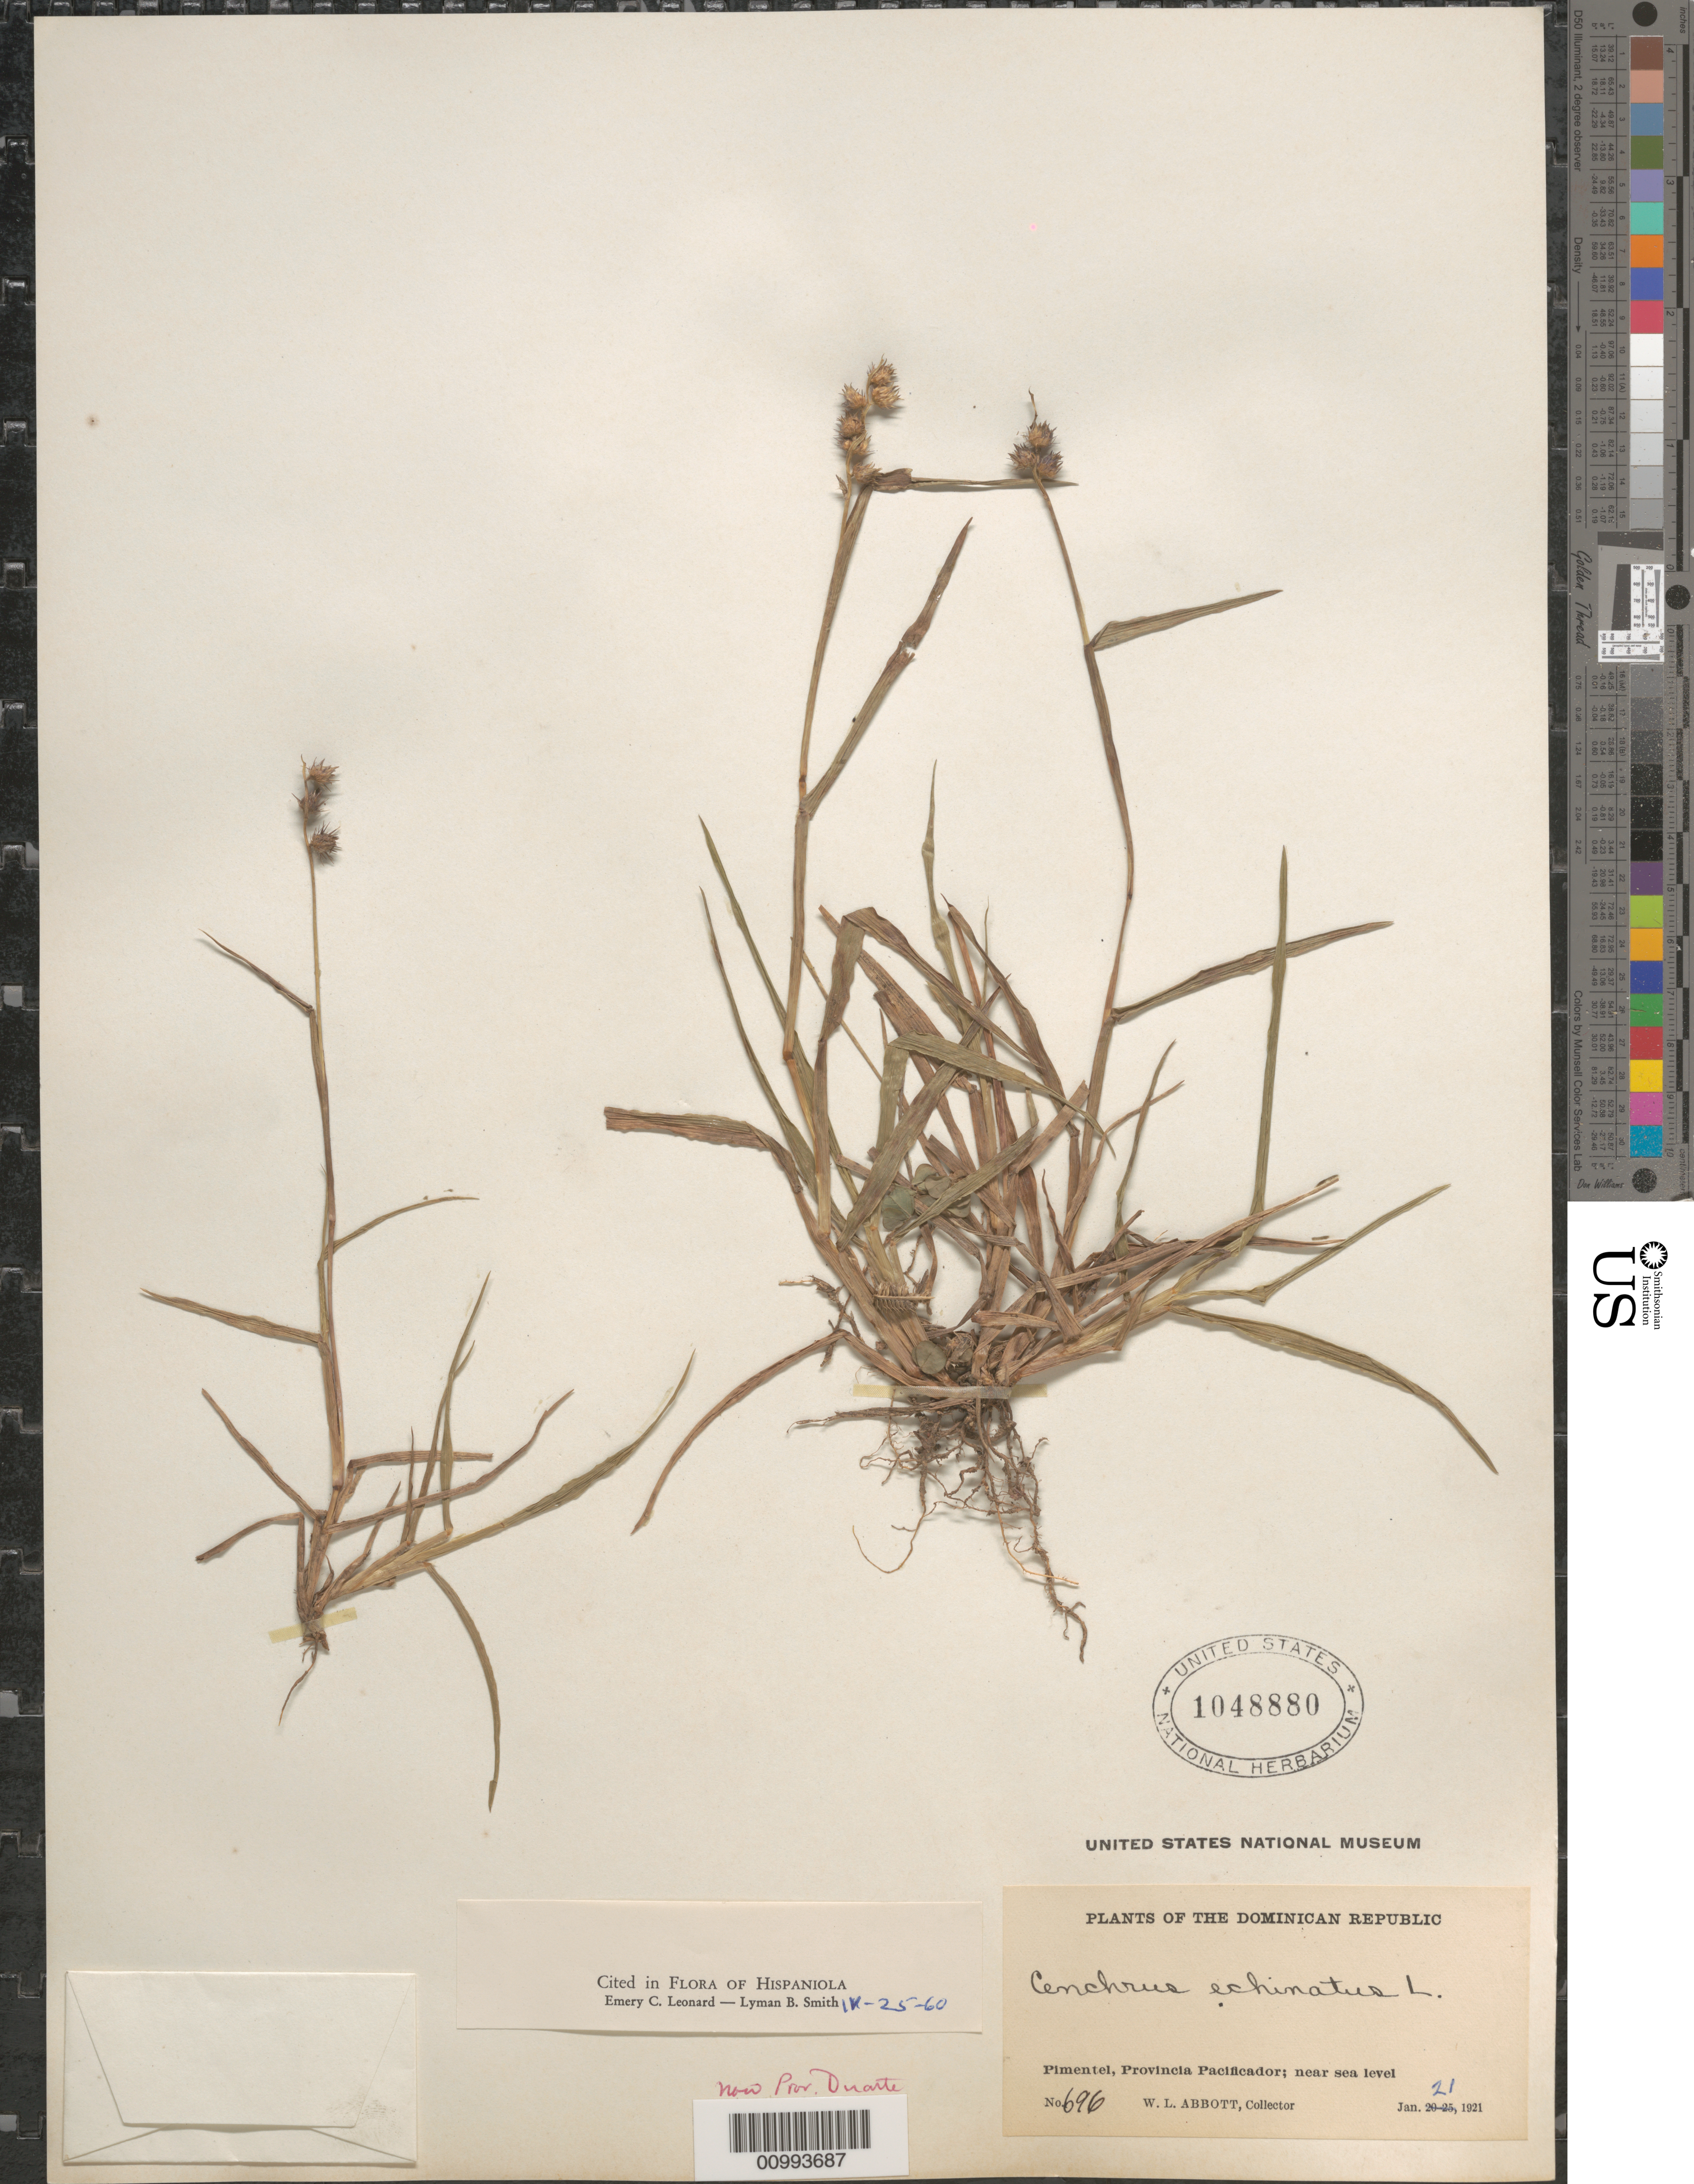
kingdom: Plantae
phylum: Tracheophyta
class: Liliopsida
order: Poales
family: Poaceae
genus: Cenchrus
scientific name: Cenchrus echinatus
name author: L.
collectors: W. L. Abbott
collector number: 696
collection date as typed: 21 Jan 1921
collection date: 1921-01-21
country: Dominican Republic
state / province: El Seibo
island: Hispaniola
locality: Pimentel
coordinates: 0 N, 0 E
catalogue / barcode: US 1048880